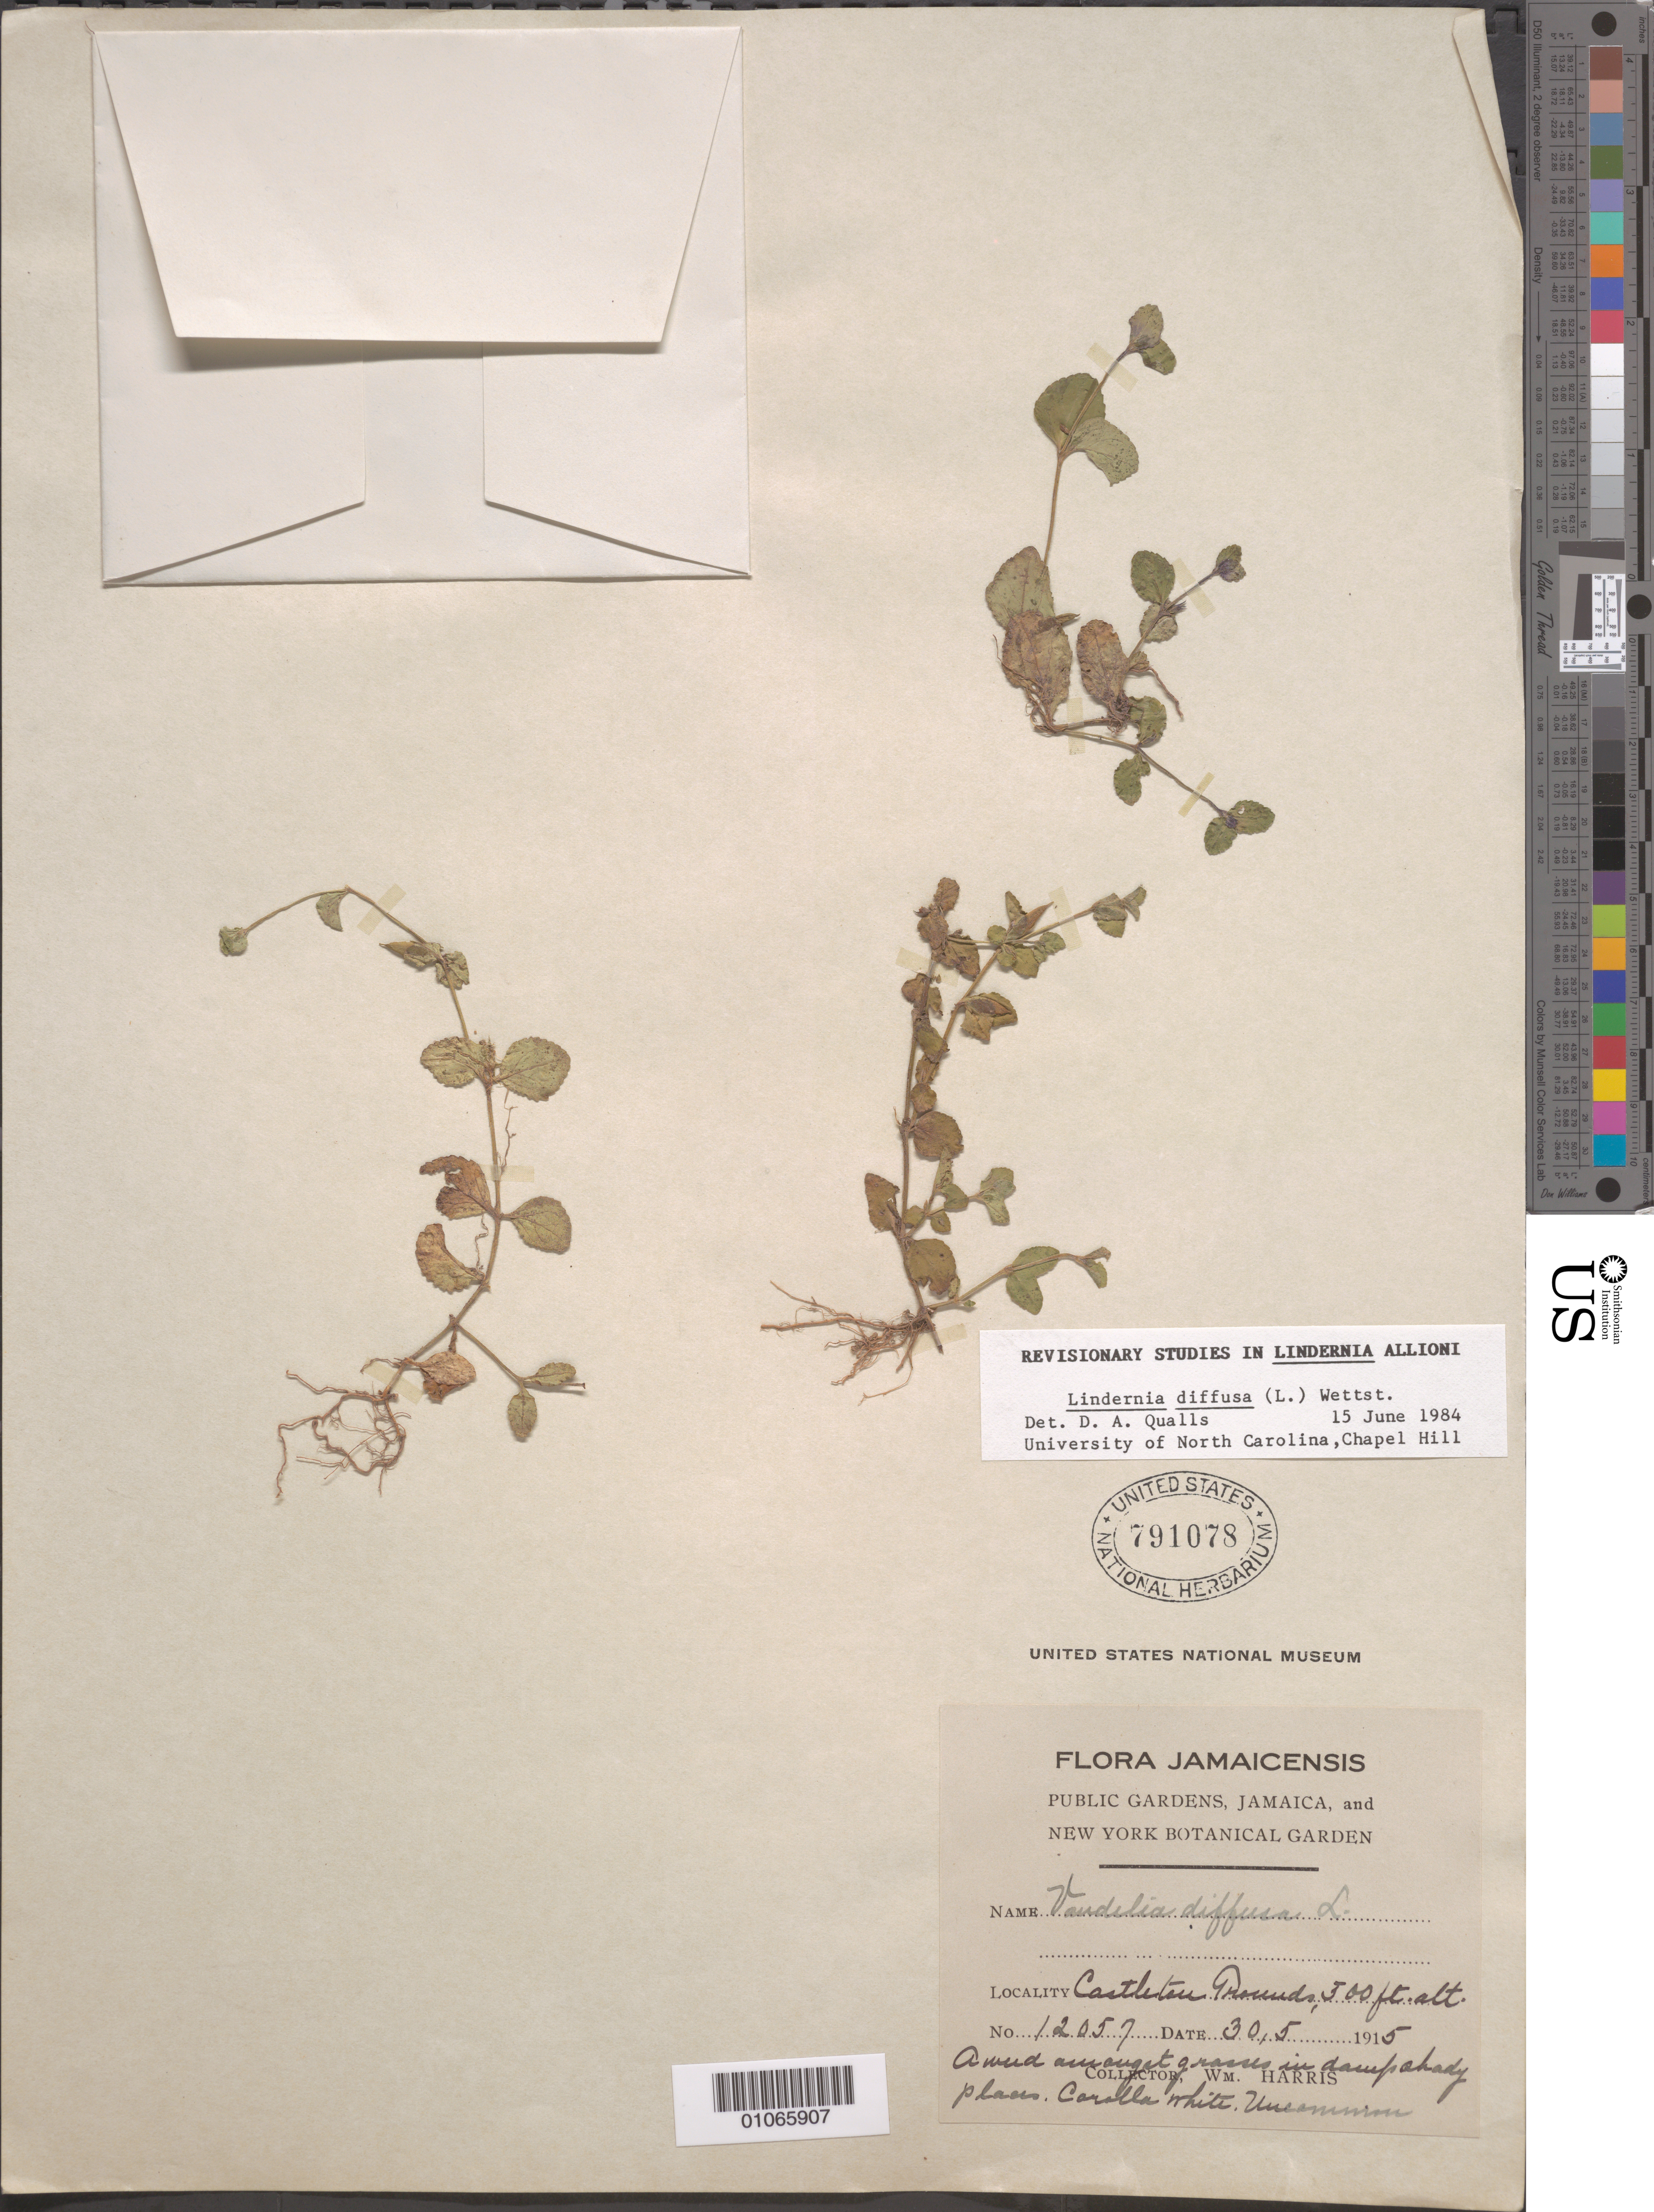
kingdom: Plantae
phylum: Tracheophyta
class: Magnoliopsida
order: Lamiales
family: Linderniaceae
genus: Lindernia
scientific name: Lindernia diffusa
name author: (L.) Wettst.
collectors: W. Harris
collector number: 12057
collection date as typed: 30 May 1915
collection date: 1915-05-30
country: Jamaica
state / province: Kingston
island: Jamaica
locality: Castleton grounds. A weed amongst grasses in damp shady places.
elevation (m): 152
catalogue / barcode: US 791078